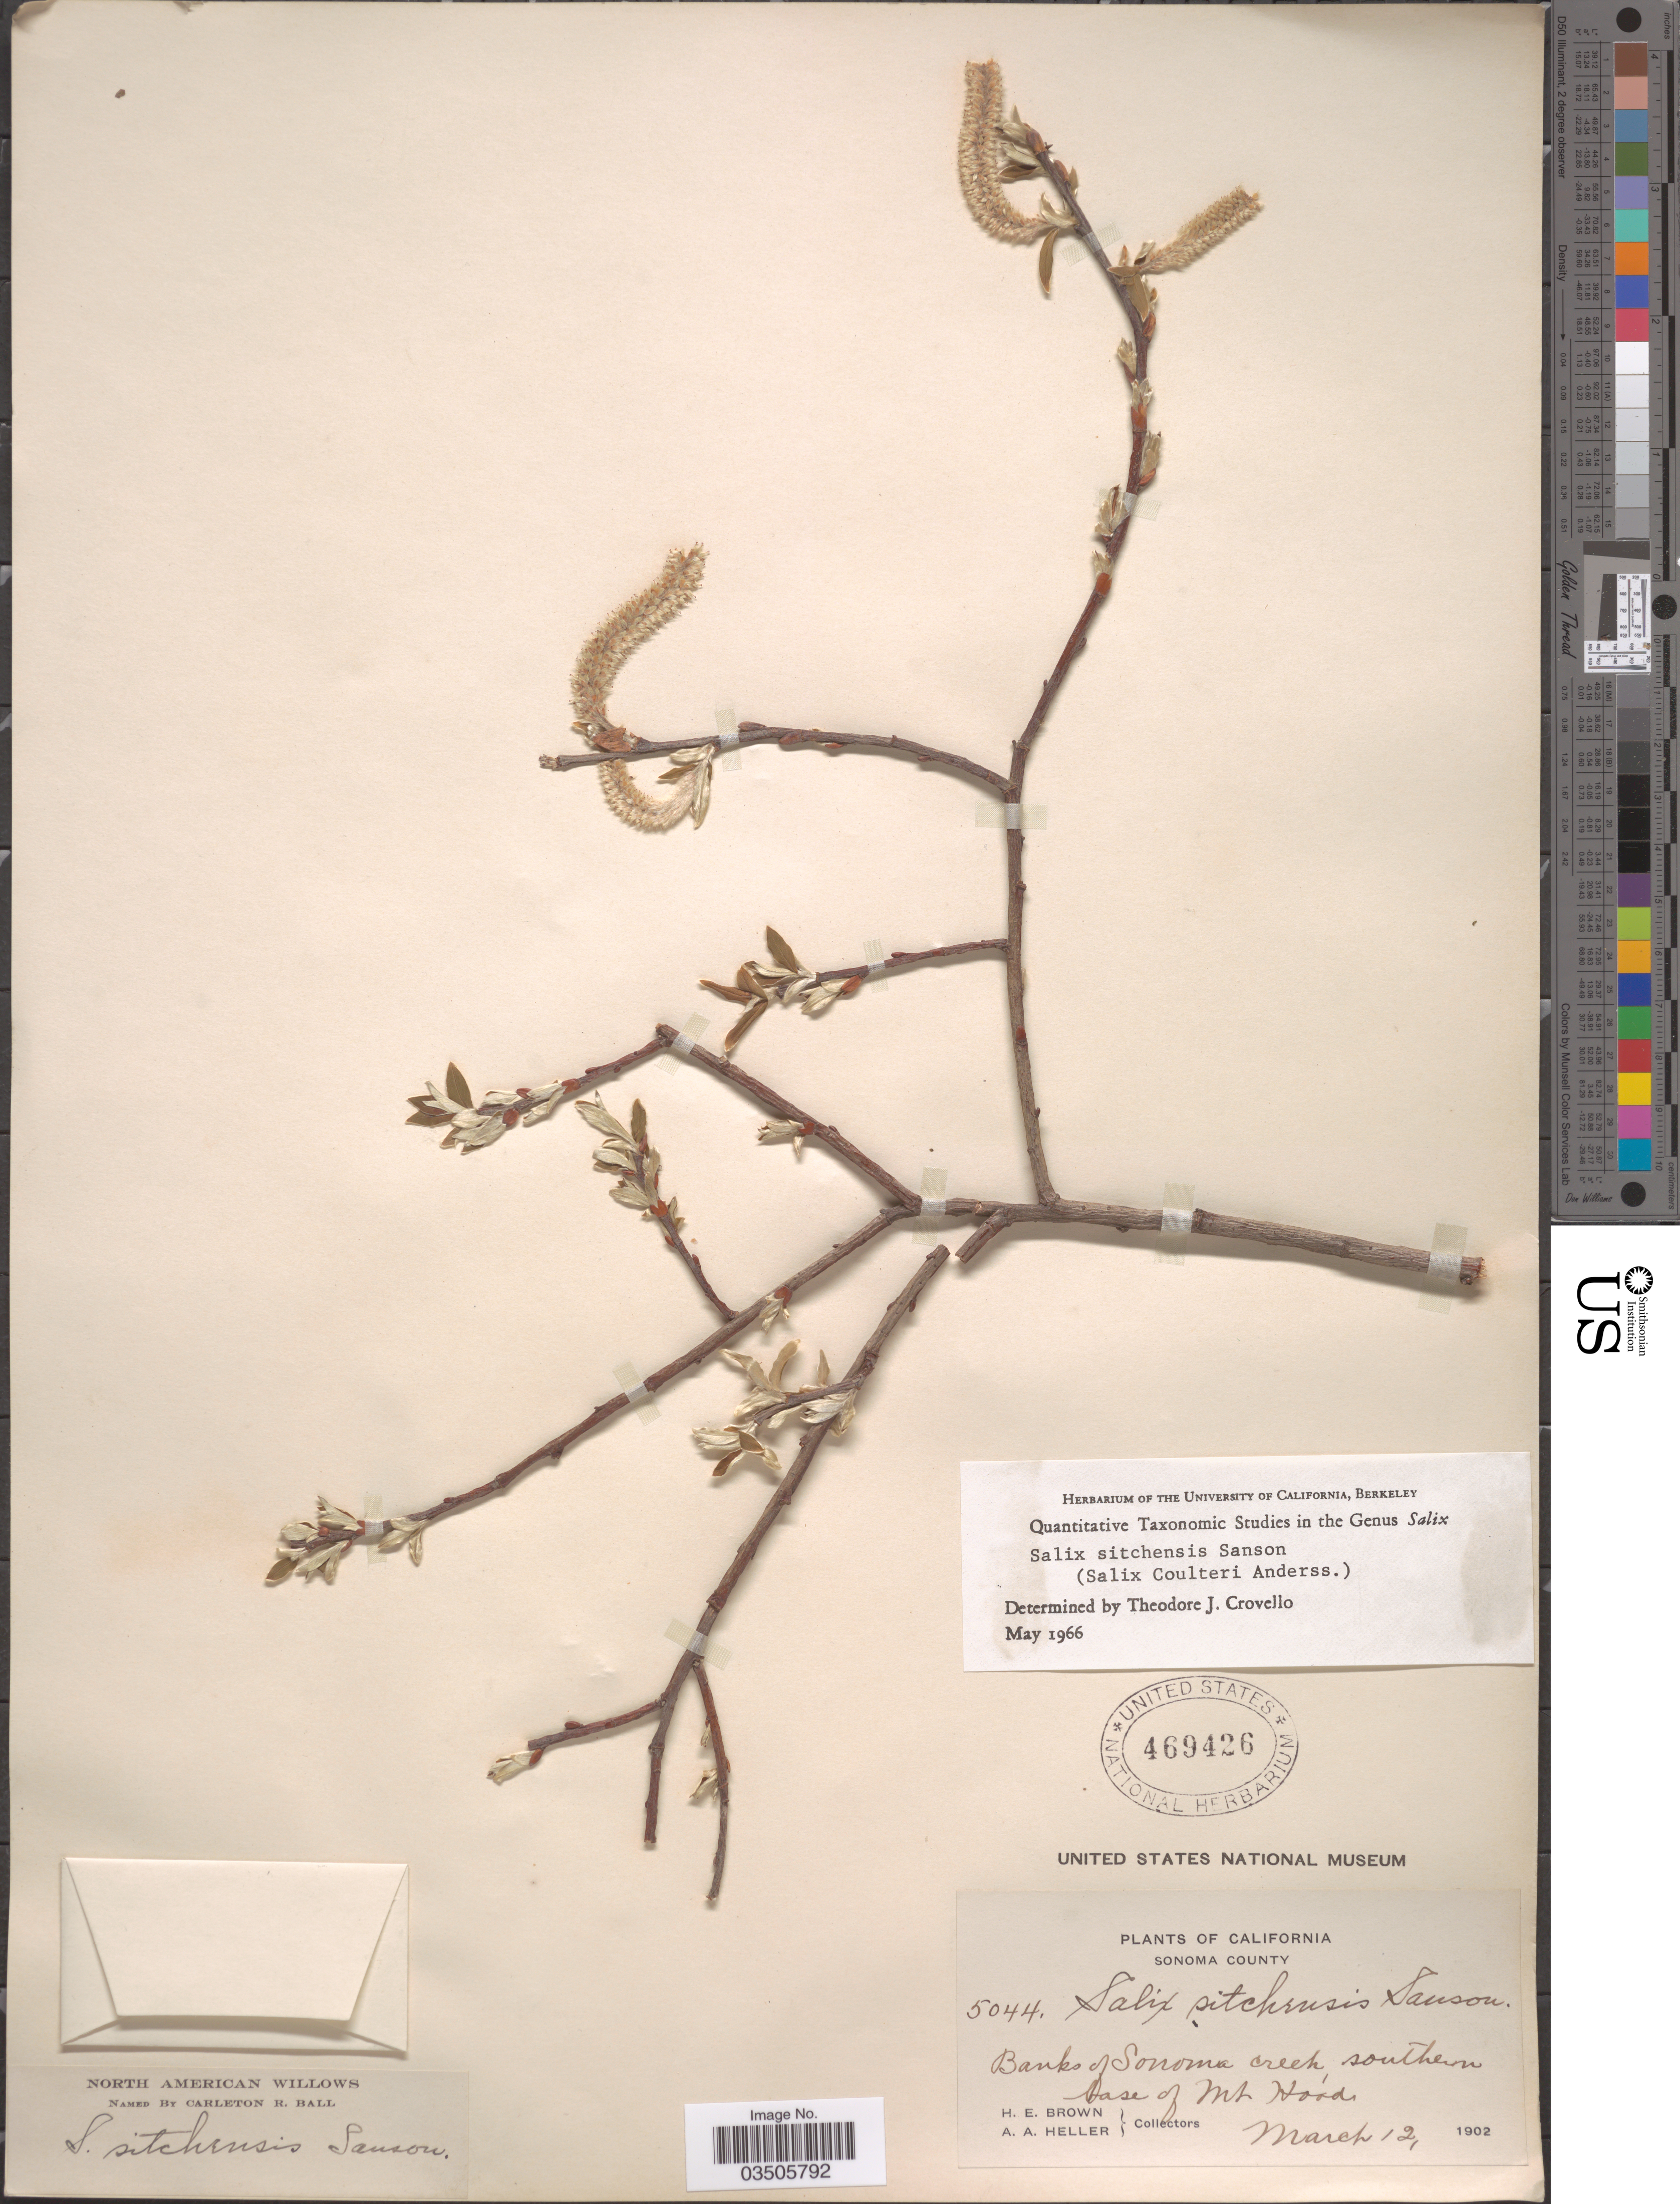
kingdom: Plantae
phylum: Tracheophyta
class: Magnoliopsida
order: Malpighiales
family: Salicaceae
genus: Salix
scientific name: Salix sitchensis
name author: Sanson ex Bong.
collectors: H. E. Brown & A. A. Heller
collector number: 5044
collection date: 1902-03-12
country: United States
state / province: California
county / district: Sonoma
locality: Sonoma County. Banks of Sonoma Creek, southern base of Mt Hood.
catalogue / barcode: US 469426